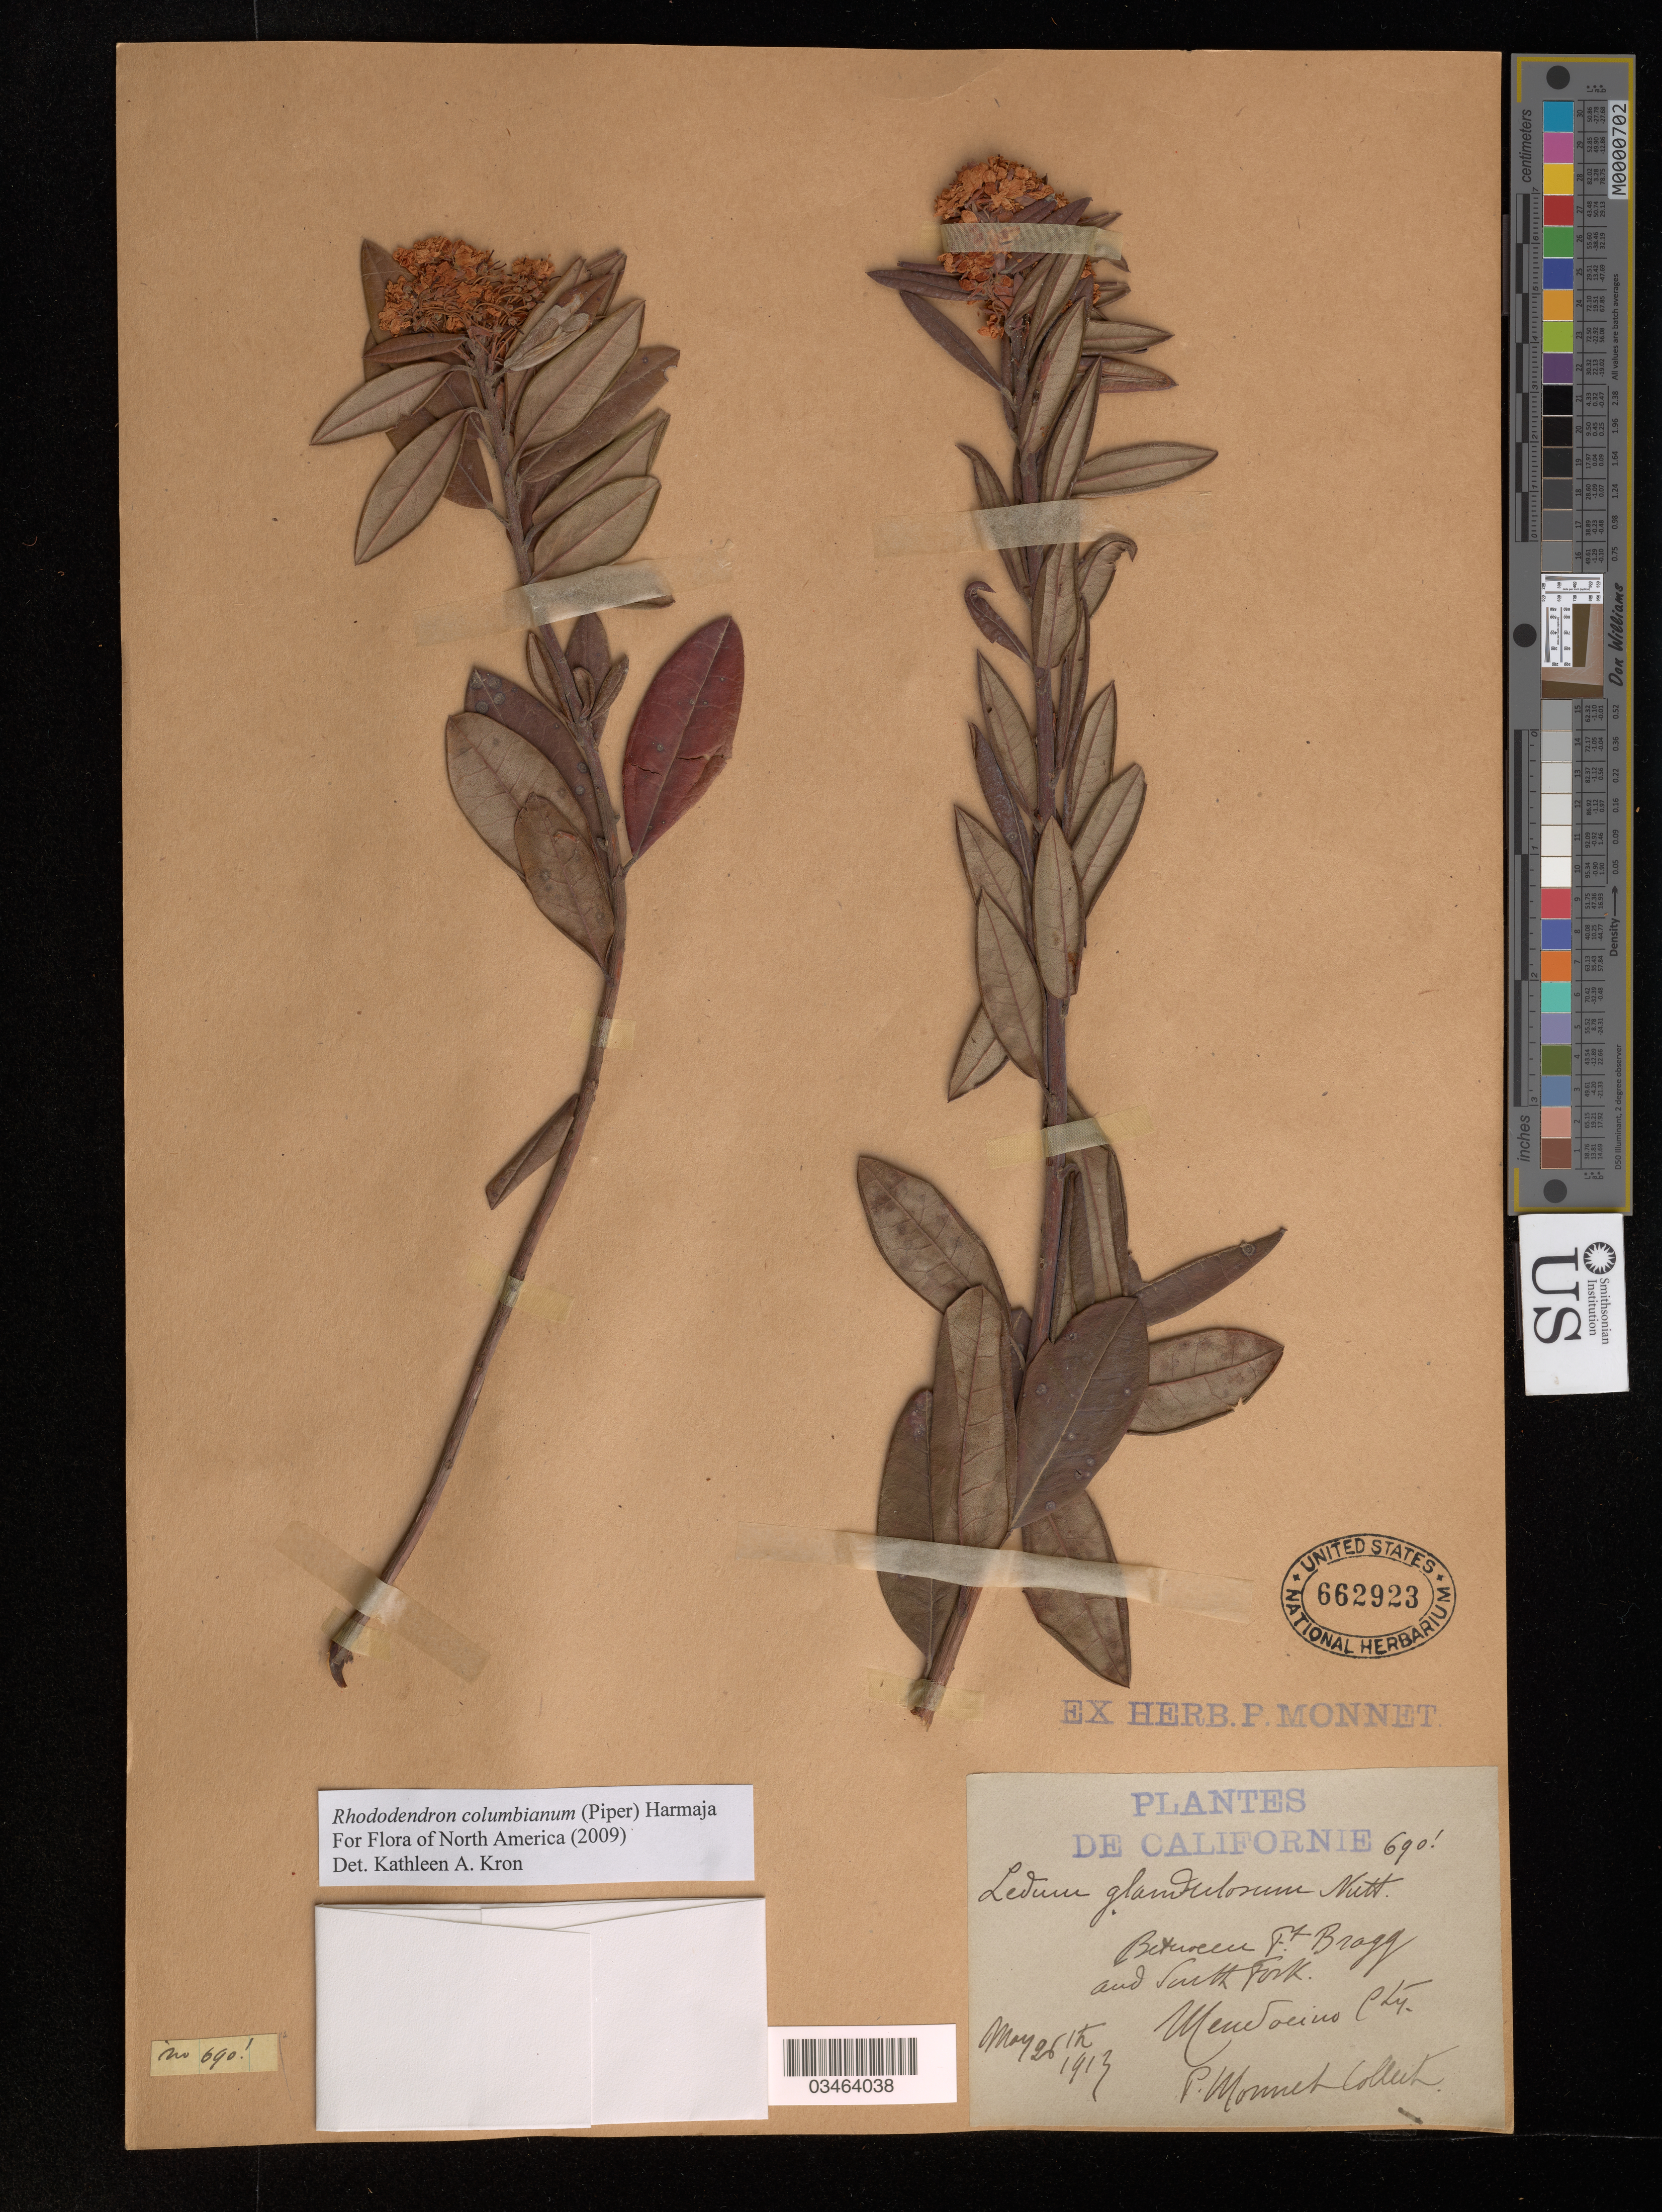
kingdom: Plantae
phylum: Tracheophyta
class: Magnoliopsida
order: Ericales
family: Ericaceae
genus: Rhododendron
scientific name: Rhododendron columbianum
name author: (Piper) Harmaja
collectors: P. Monnet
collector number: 690!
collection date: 1917-05-26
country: United States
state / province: California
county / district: Mendocino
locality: Californie. Between Ft. Bragg and South Fork. Mendocino CL4*.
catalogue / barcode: US 662923